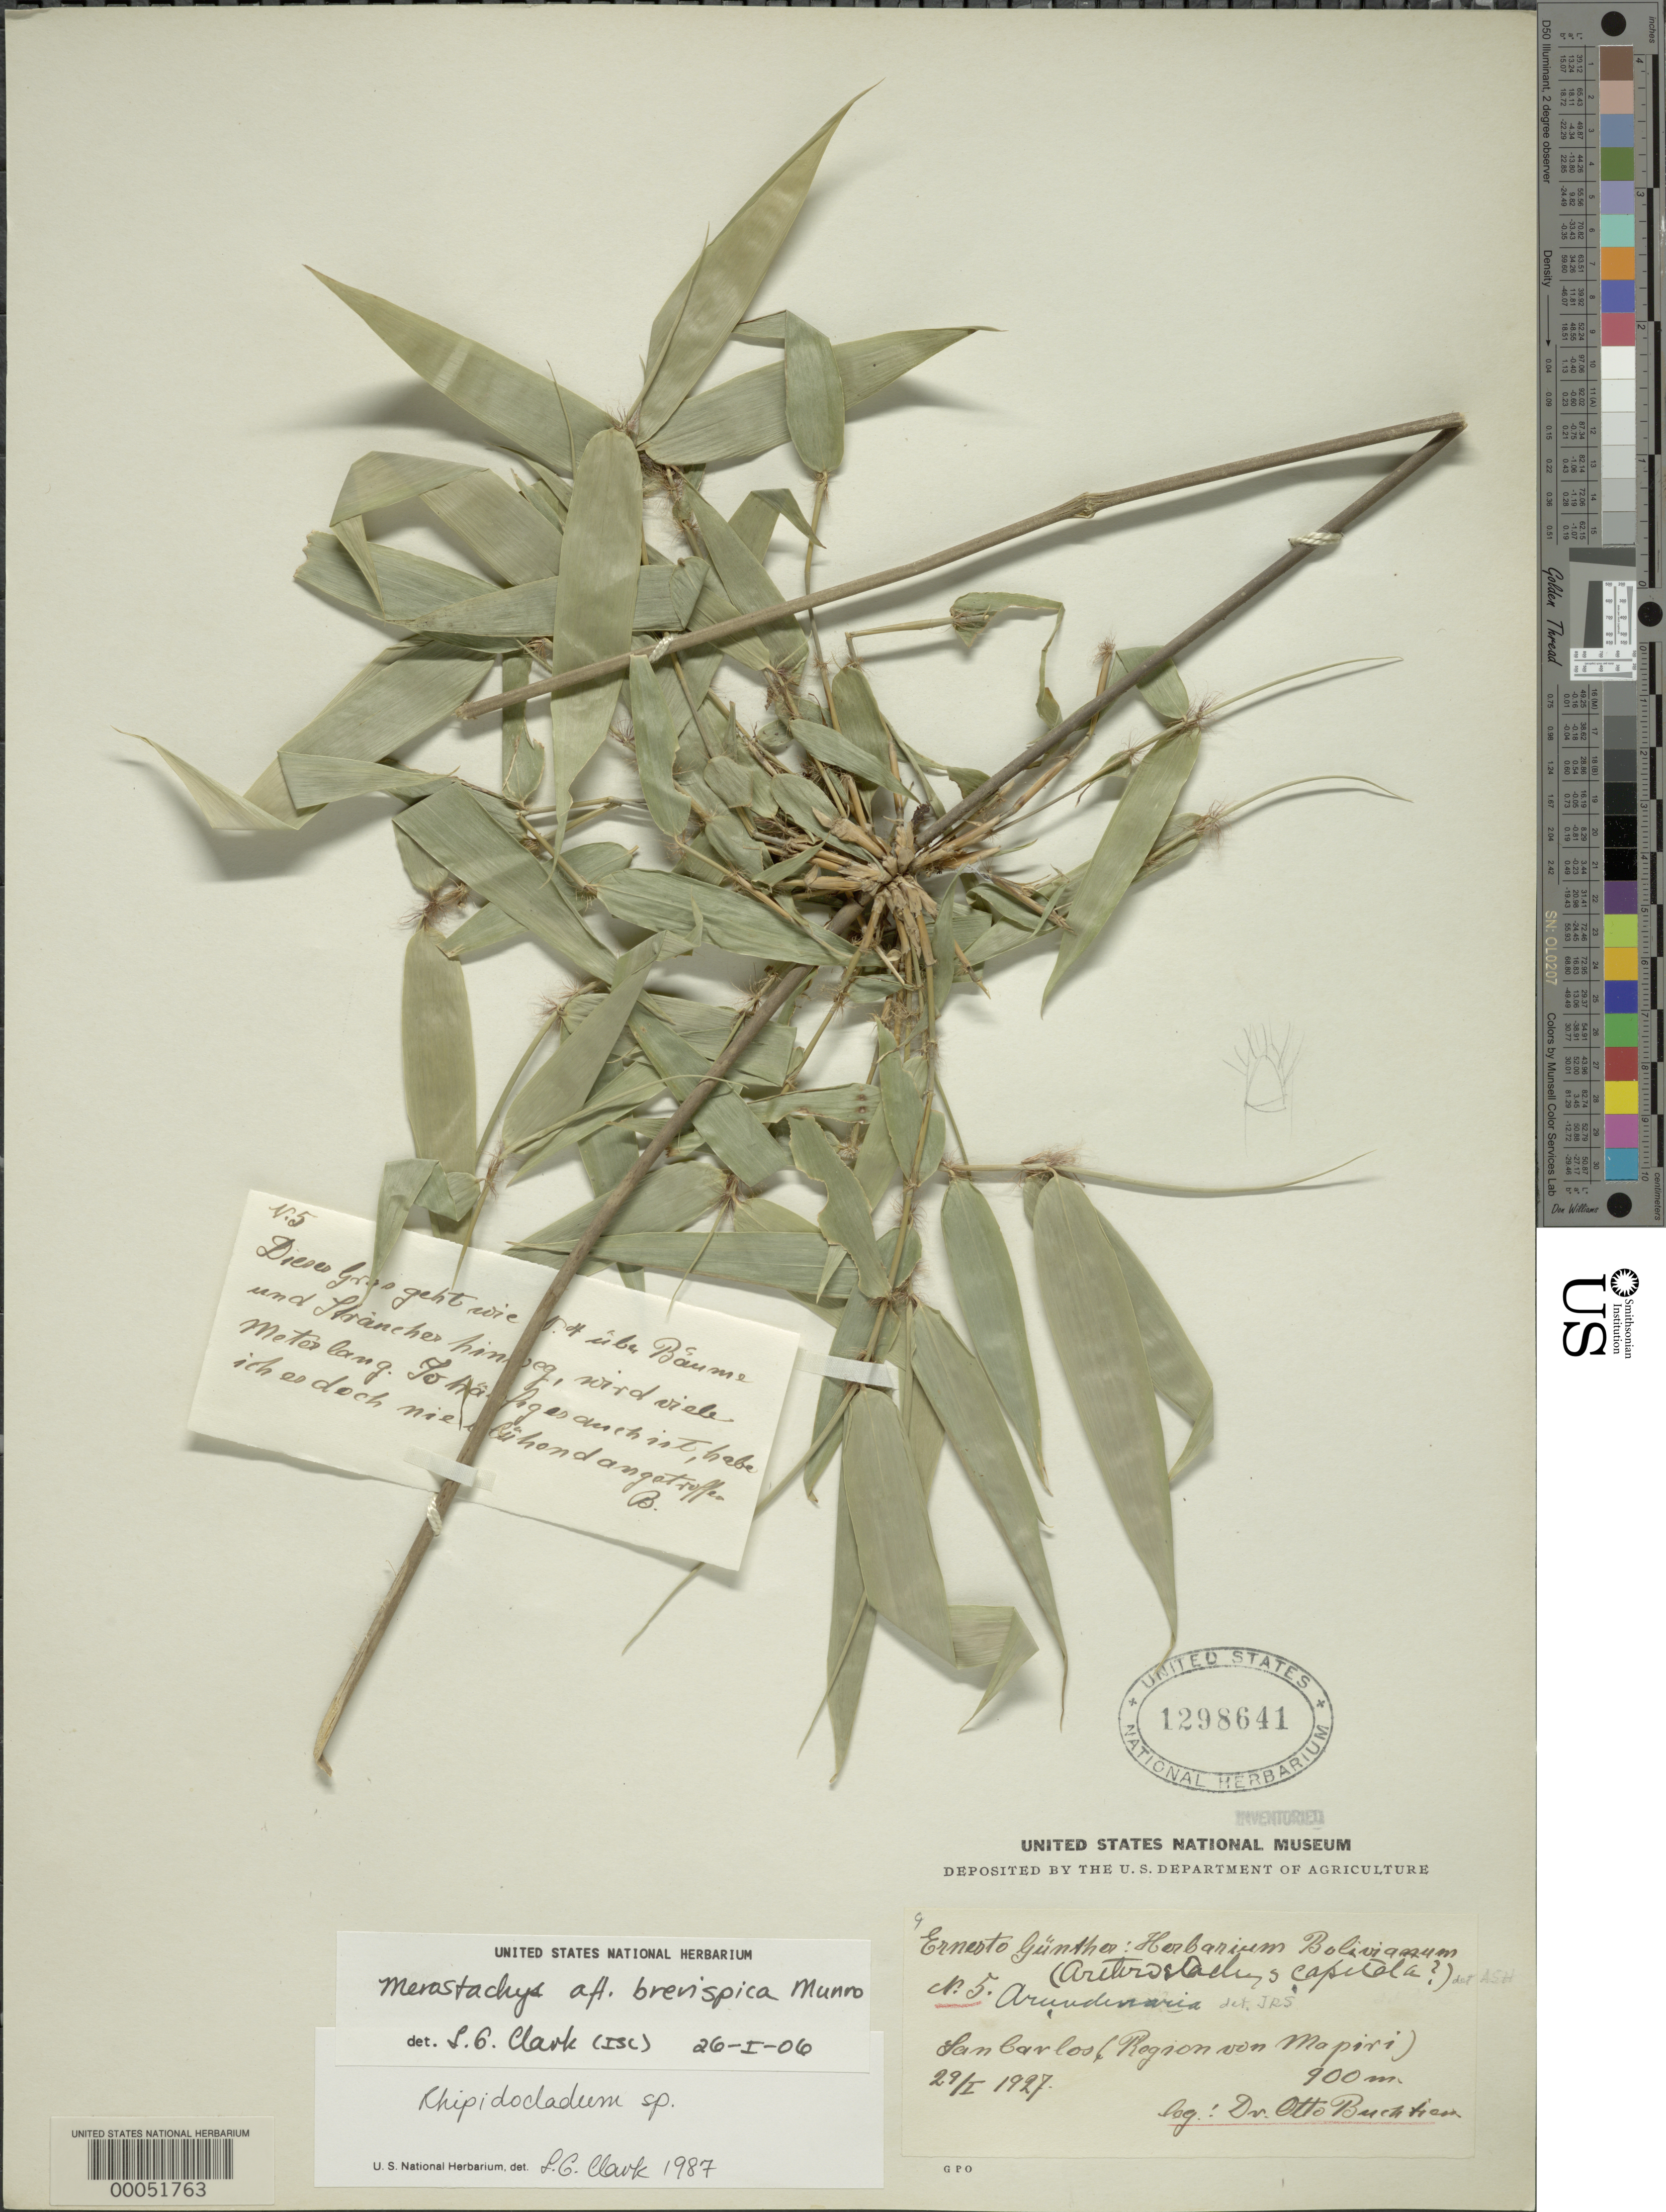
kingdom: Plantae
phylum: Tracheophyta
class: Liliopsida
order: Poales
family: Poaceae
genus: Merostachys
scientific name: Merostachys brevispica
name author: Munro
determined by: Clark, Lynn G., (ISC), Iowa State University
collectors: O. Buchtien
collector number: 5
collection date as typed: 29 Jan 1927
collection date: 1927-01-29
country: Bolivia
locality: San carlos, region von mapiri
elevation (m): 900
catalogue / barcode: US 1298641